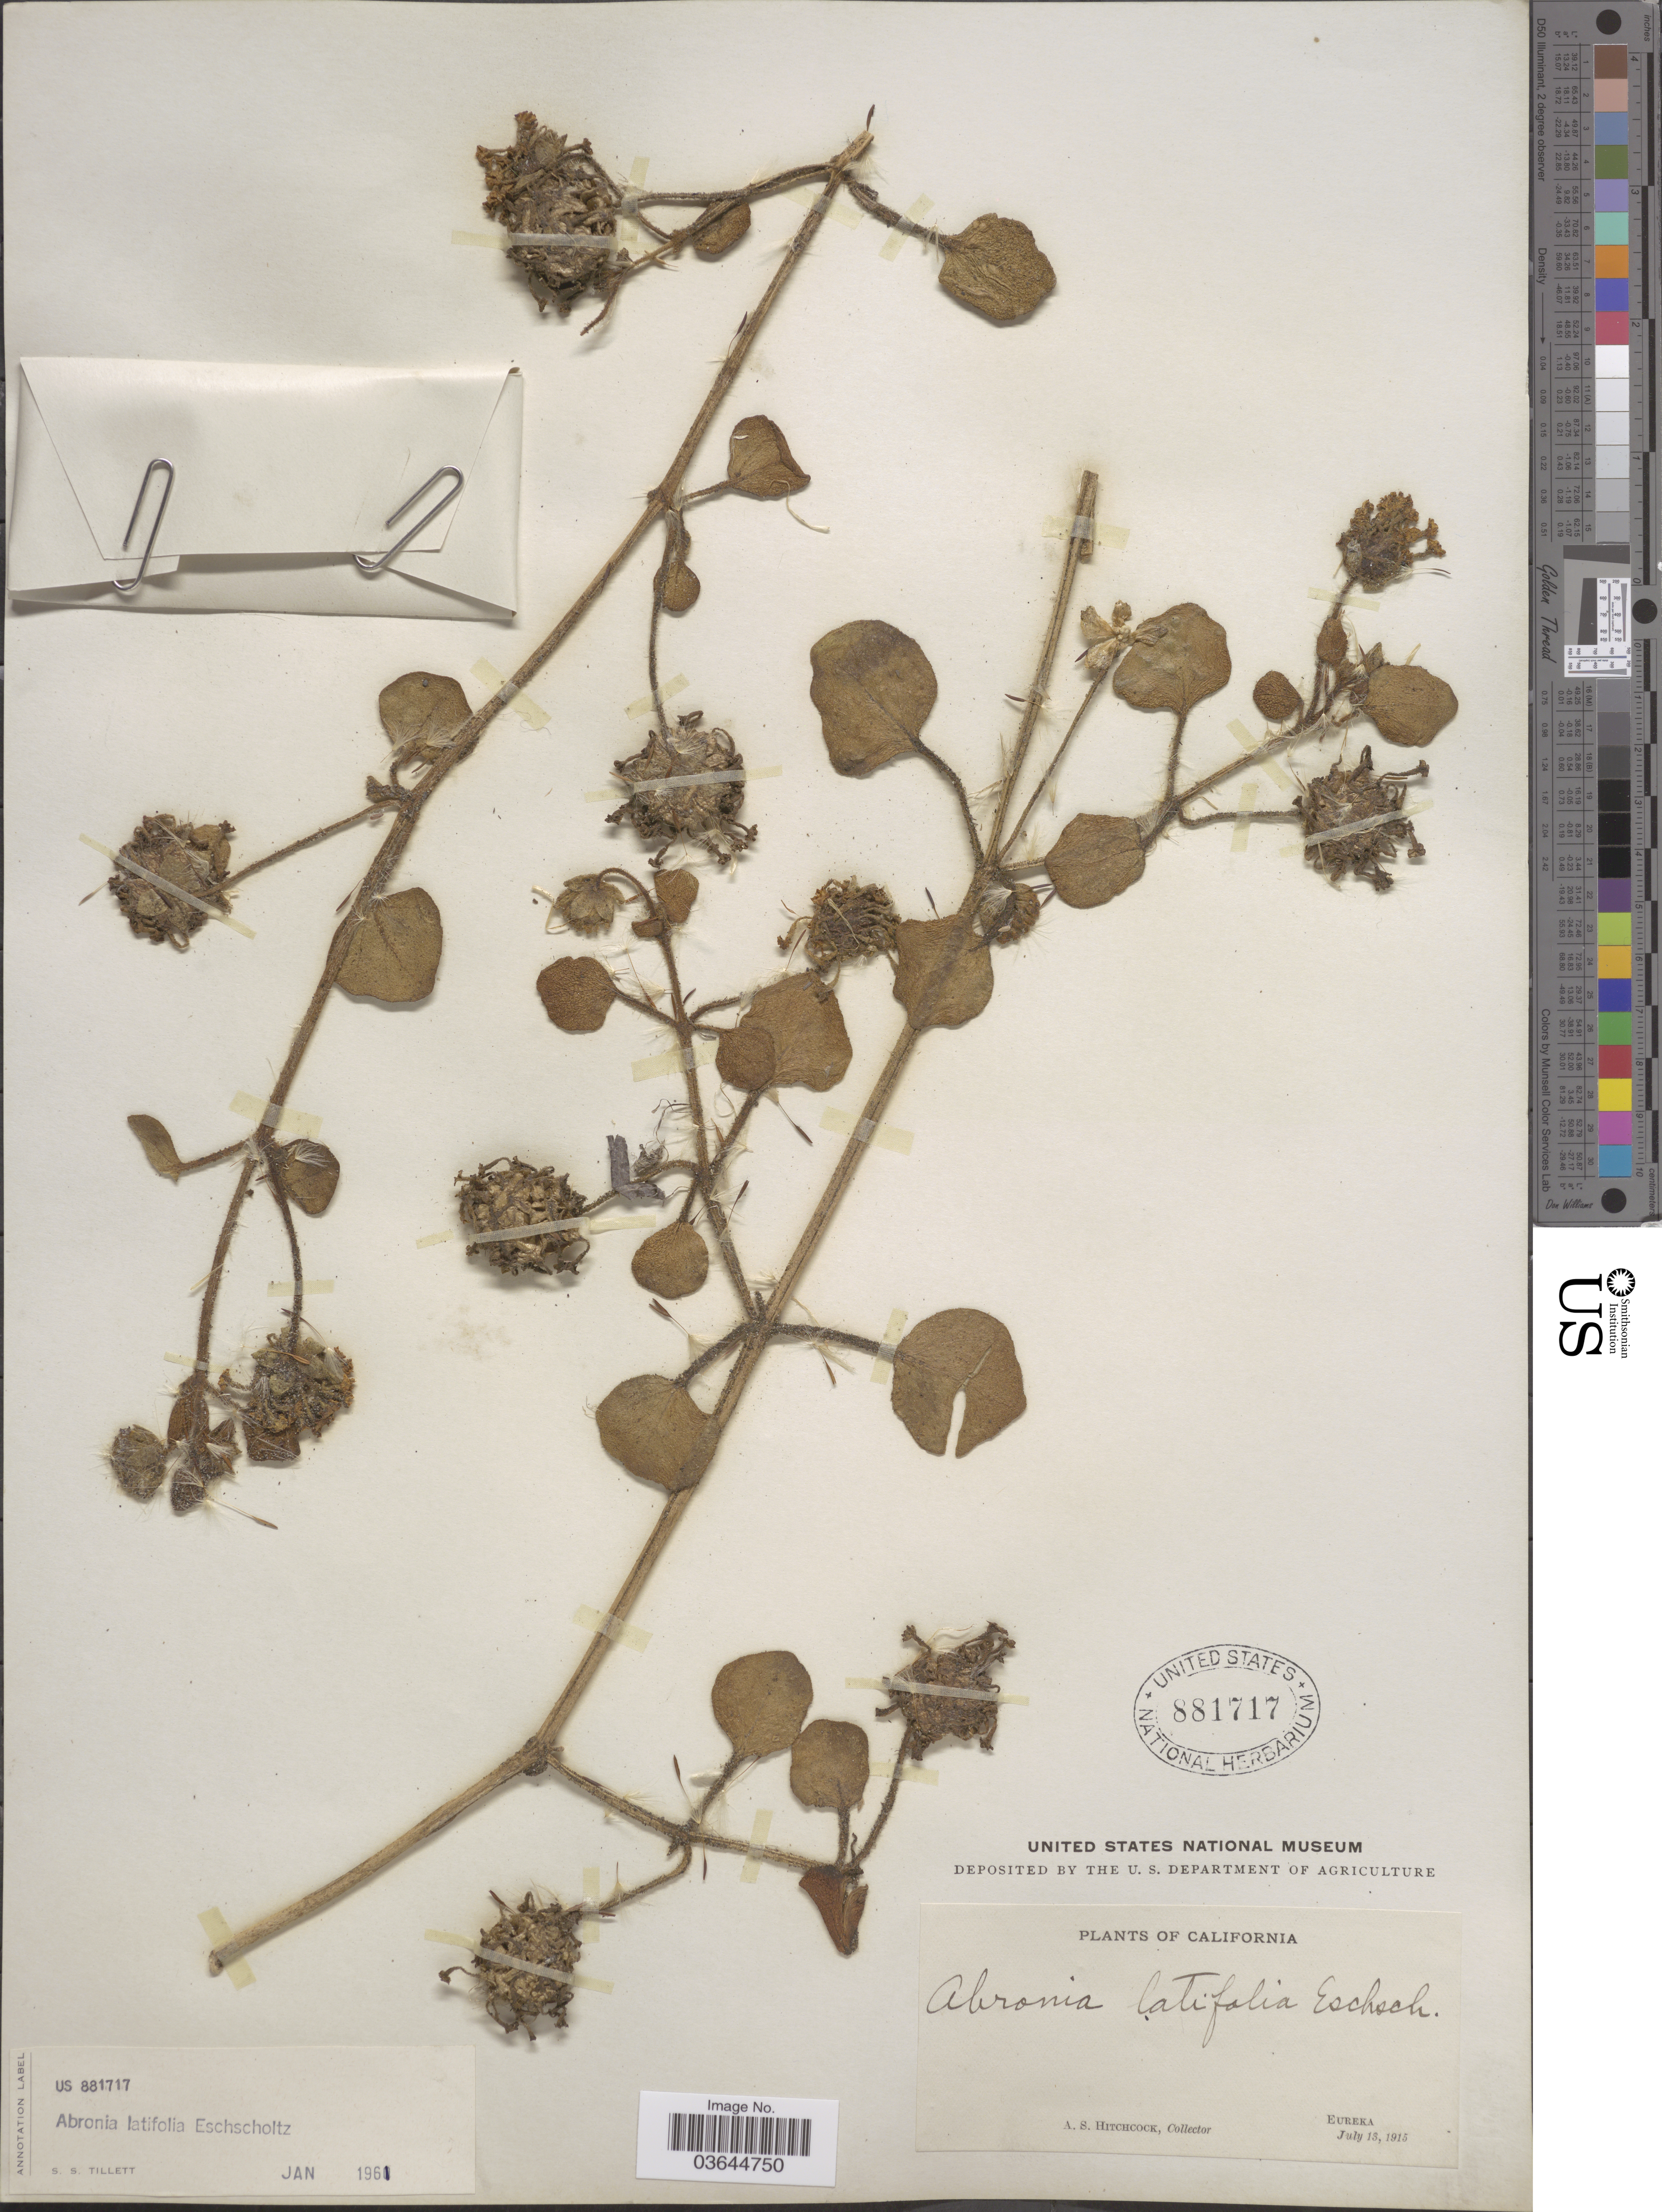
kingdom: Plantae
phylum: Tracheophyta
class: Magnoliopsida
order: Caryophyllales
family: Nyctaginaceae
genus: Abronia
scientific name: Abronia latifolia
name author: Eschsch.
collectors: A. S. Hitchcock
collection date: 1915-07-13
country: United States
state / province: California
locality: Eureka.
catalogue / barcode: US 881717